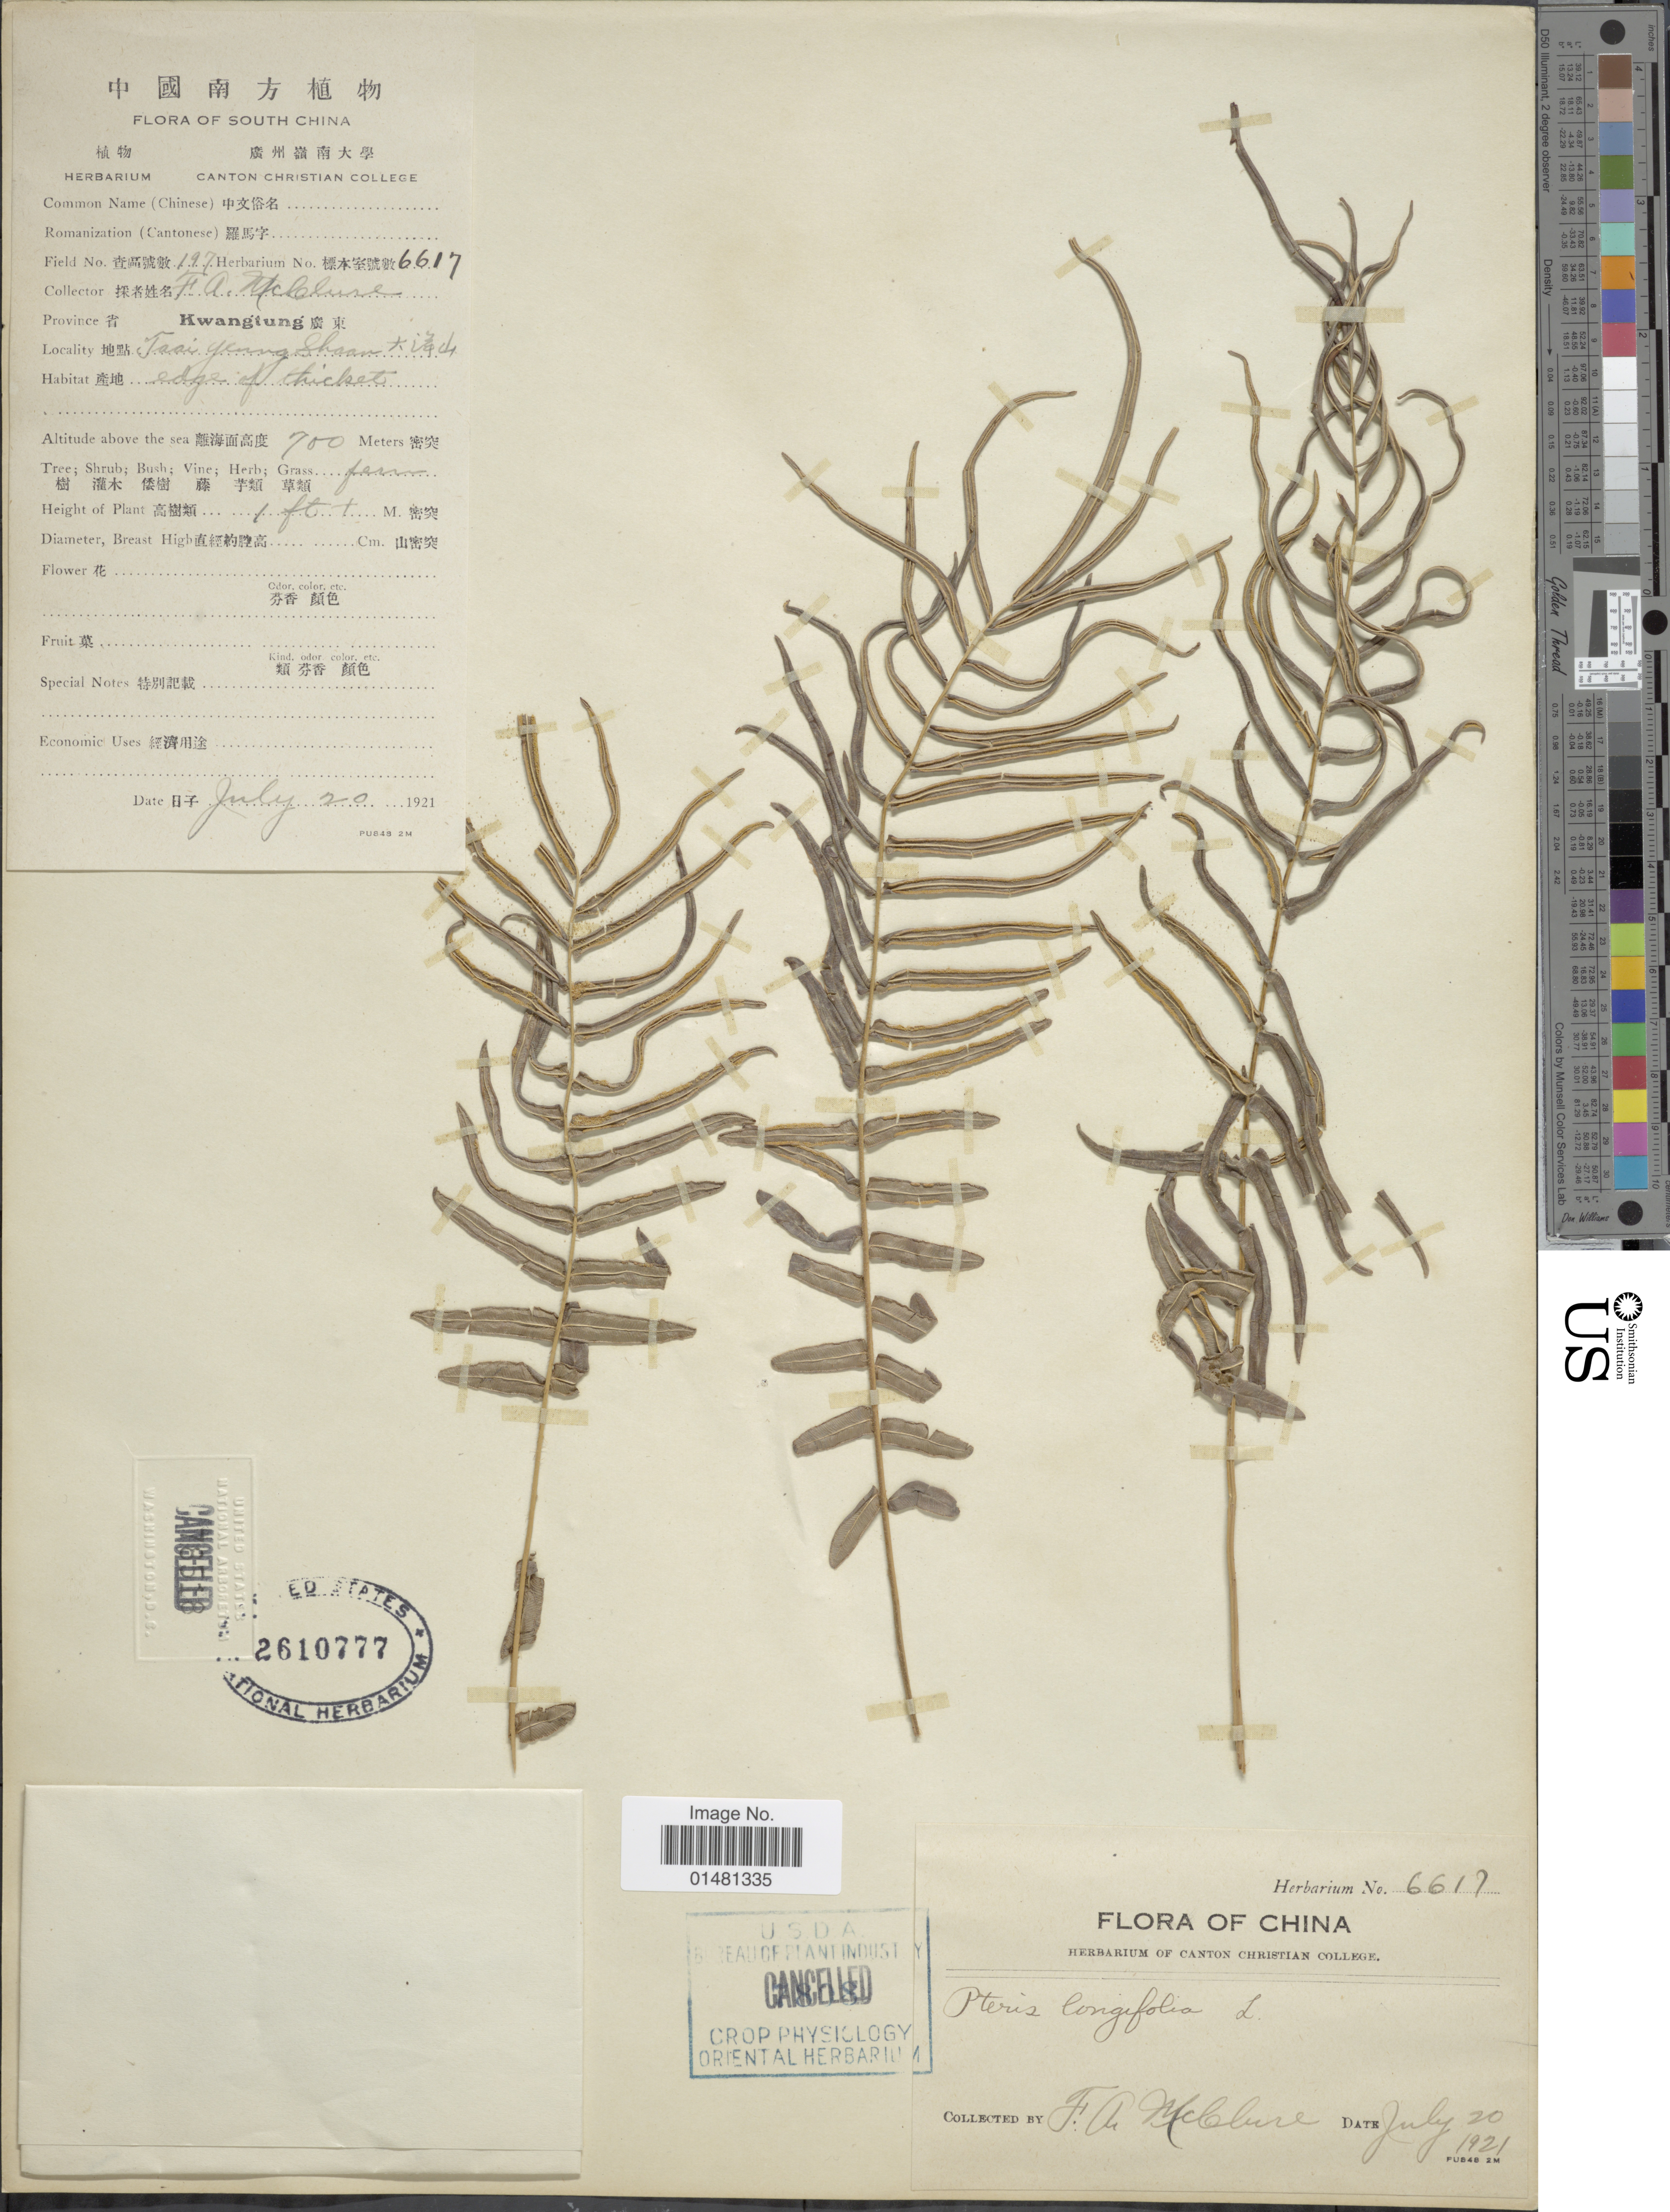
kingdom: Plantae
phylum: Tracheophyta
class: Polypodiopsida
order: Polypodiales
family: Pteridaceae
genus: Pteris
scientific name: Pteris vittata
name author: L.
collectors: F. A. McClure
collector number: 197/6617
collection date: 1921-07-20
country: China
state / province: Guangdong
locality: Taai Yueng Shaan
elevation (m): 700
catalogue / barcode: US 2610777